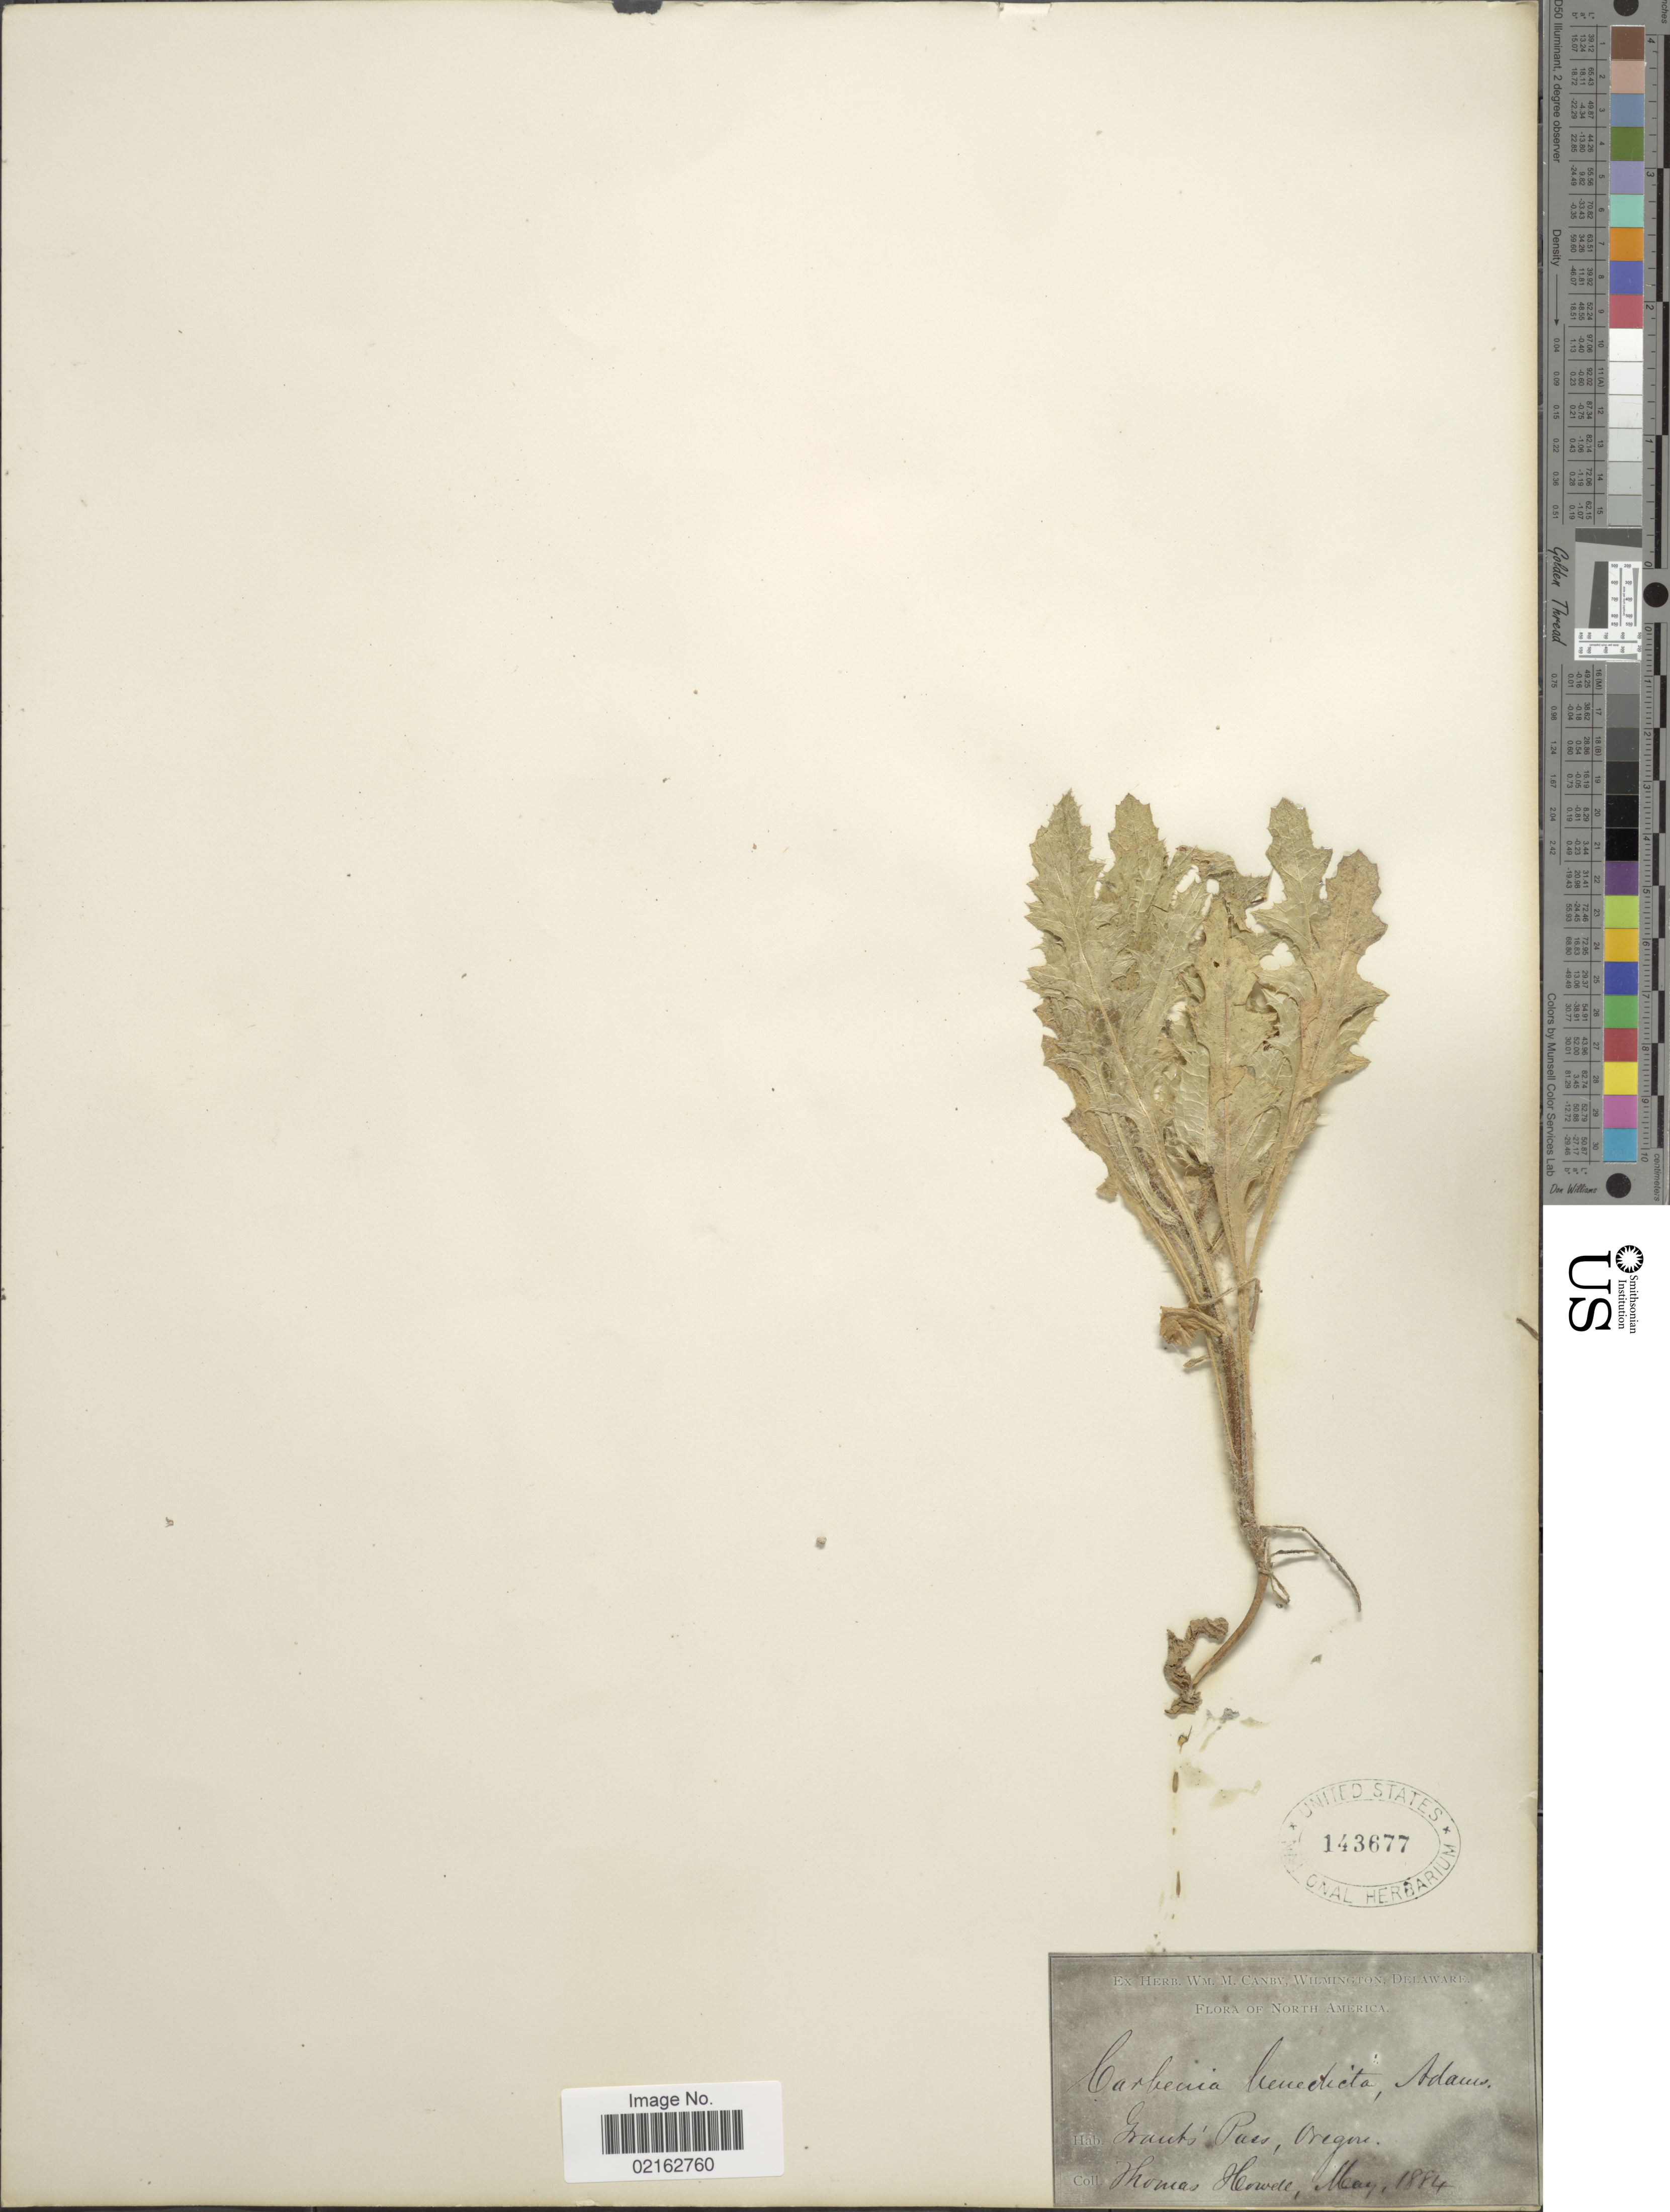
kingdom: Plantae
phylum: Tracheophyta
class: Magnoliopsida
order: Asterales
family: Asteraceae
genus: Centaurea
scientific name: Centaurea benedicta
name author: (L.) L.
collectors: T. Howell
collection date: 1884-05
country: United States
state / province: Oregon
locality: Grant's Pass, Oregon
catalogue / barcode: US 143677